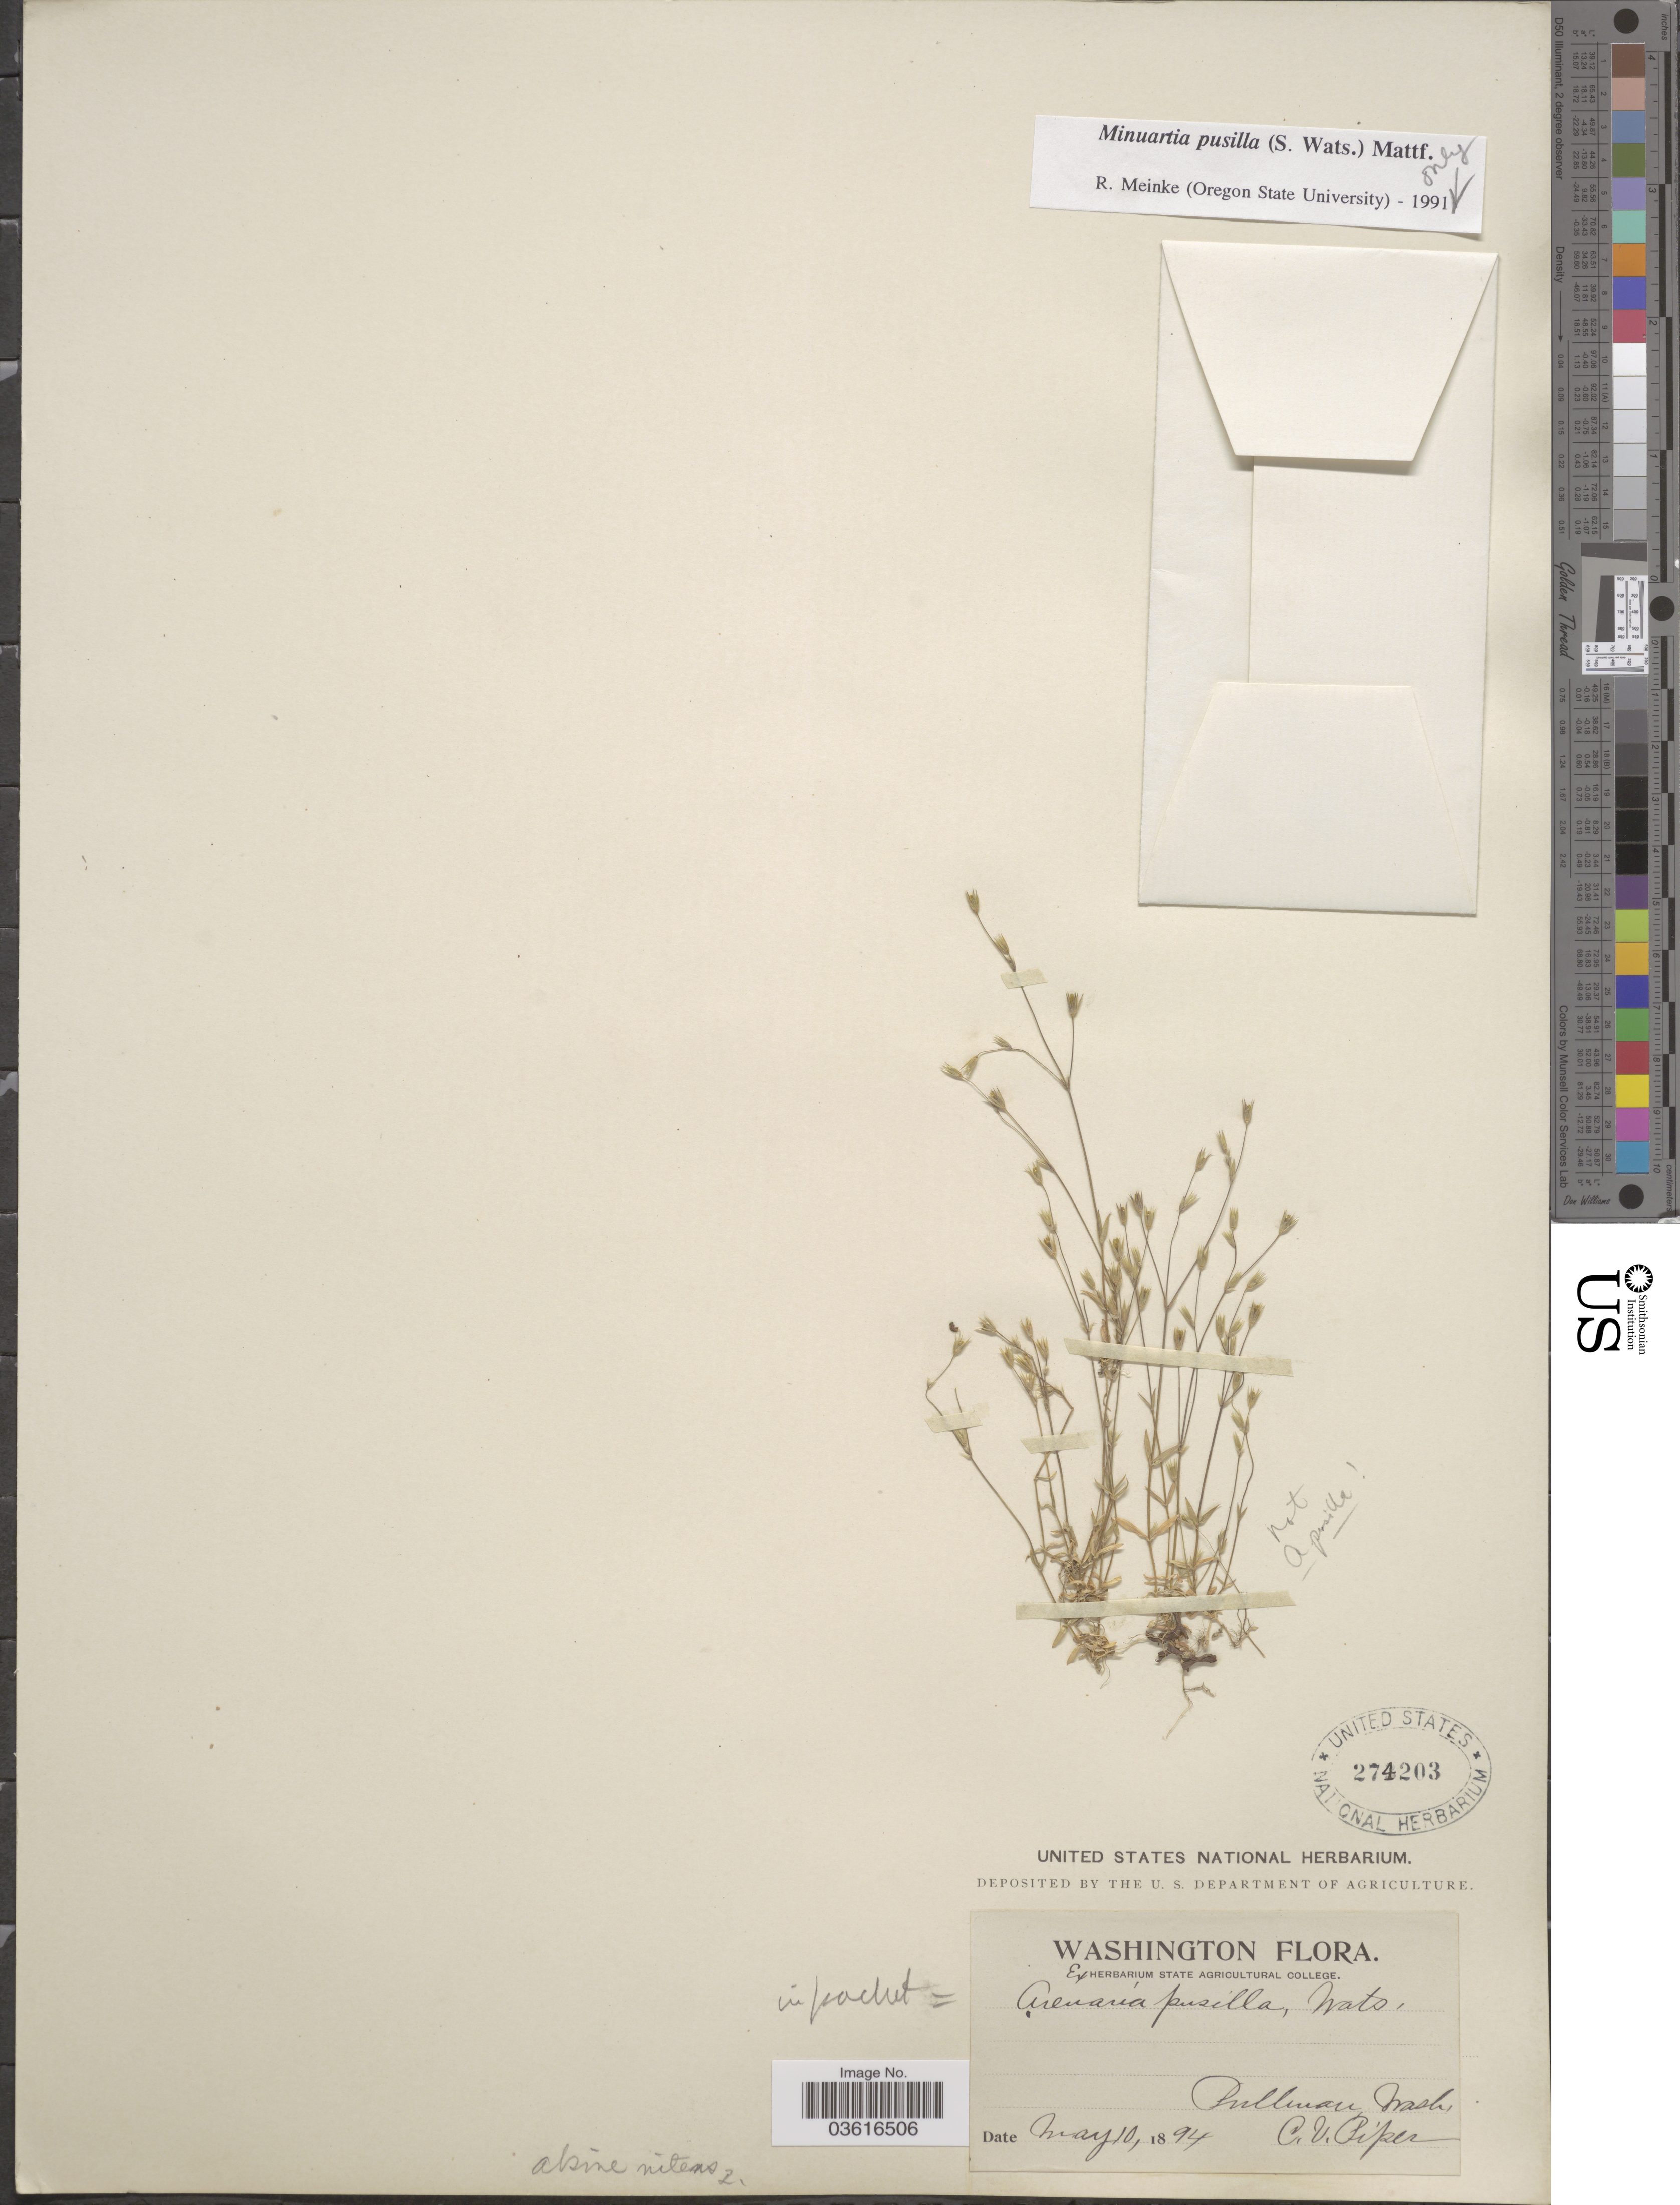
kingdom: Plantae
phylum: Tracheophyta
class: Magnoliopsida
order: Caryophyllales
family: Caryophyllaceae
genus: Minuartia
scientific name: Minuartia pusilla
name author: (S. Watson) Mattf.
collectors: C. V. Piper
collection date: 1894-05-10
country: United States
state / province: Washington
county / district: Whitman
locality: Pullman.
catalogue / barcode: US 274203